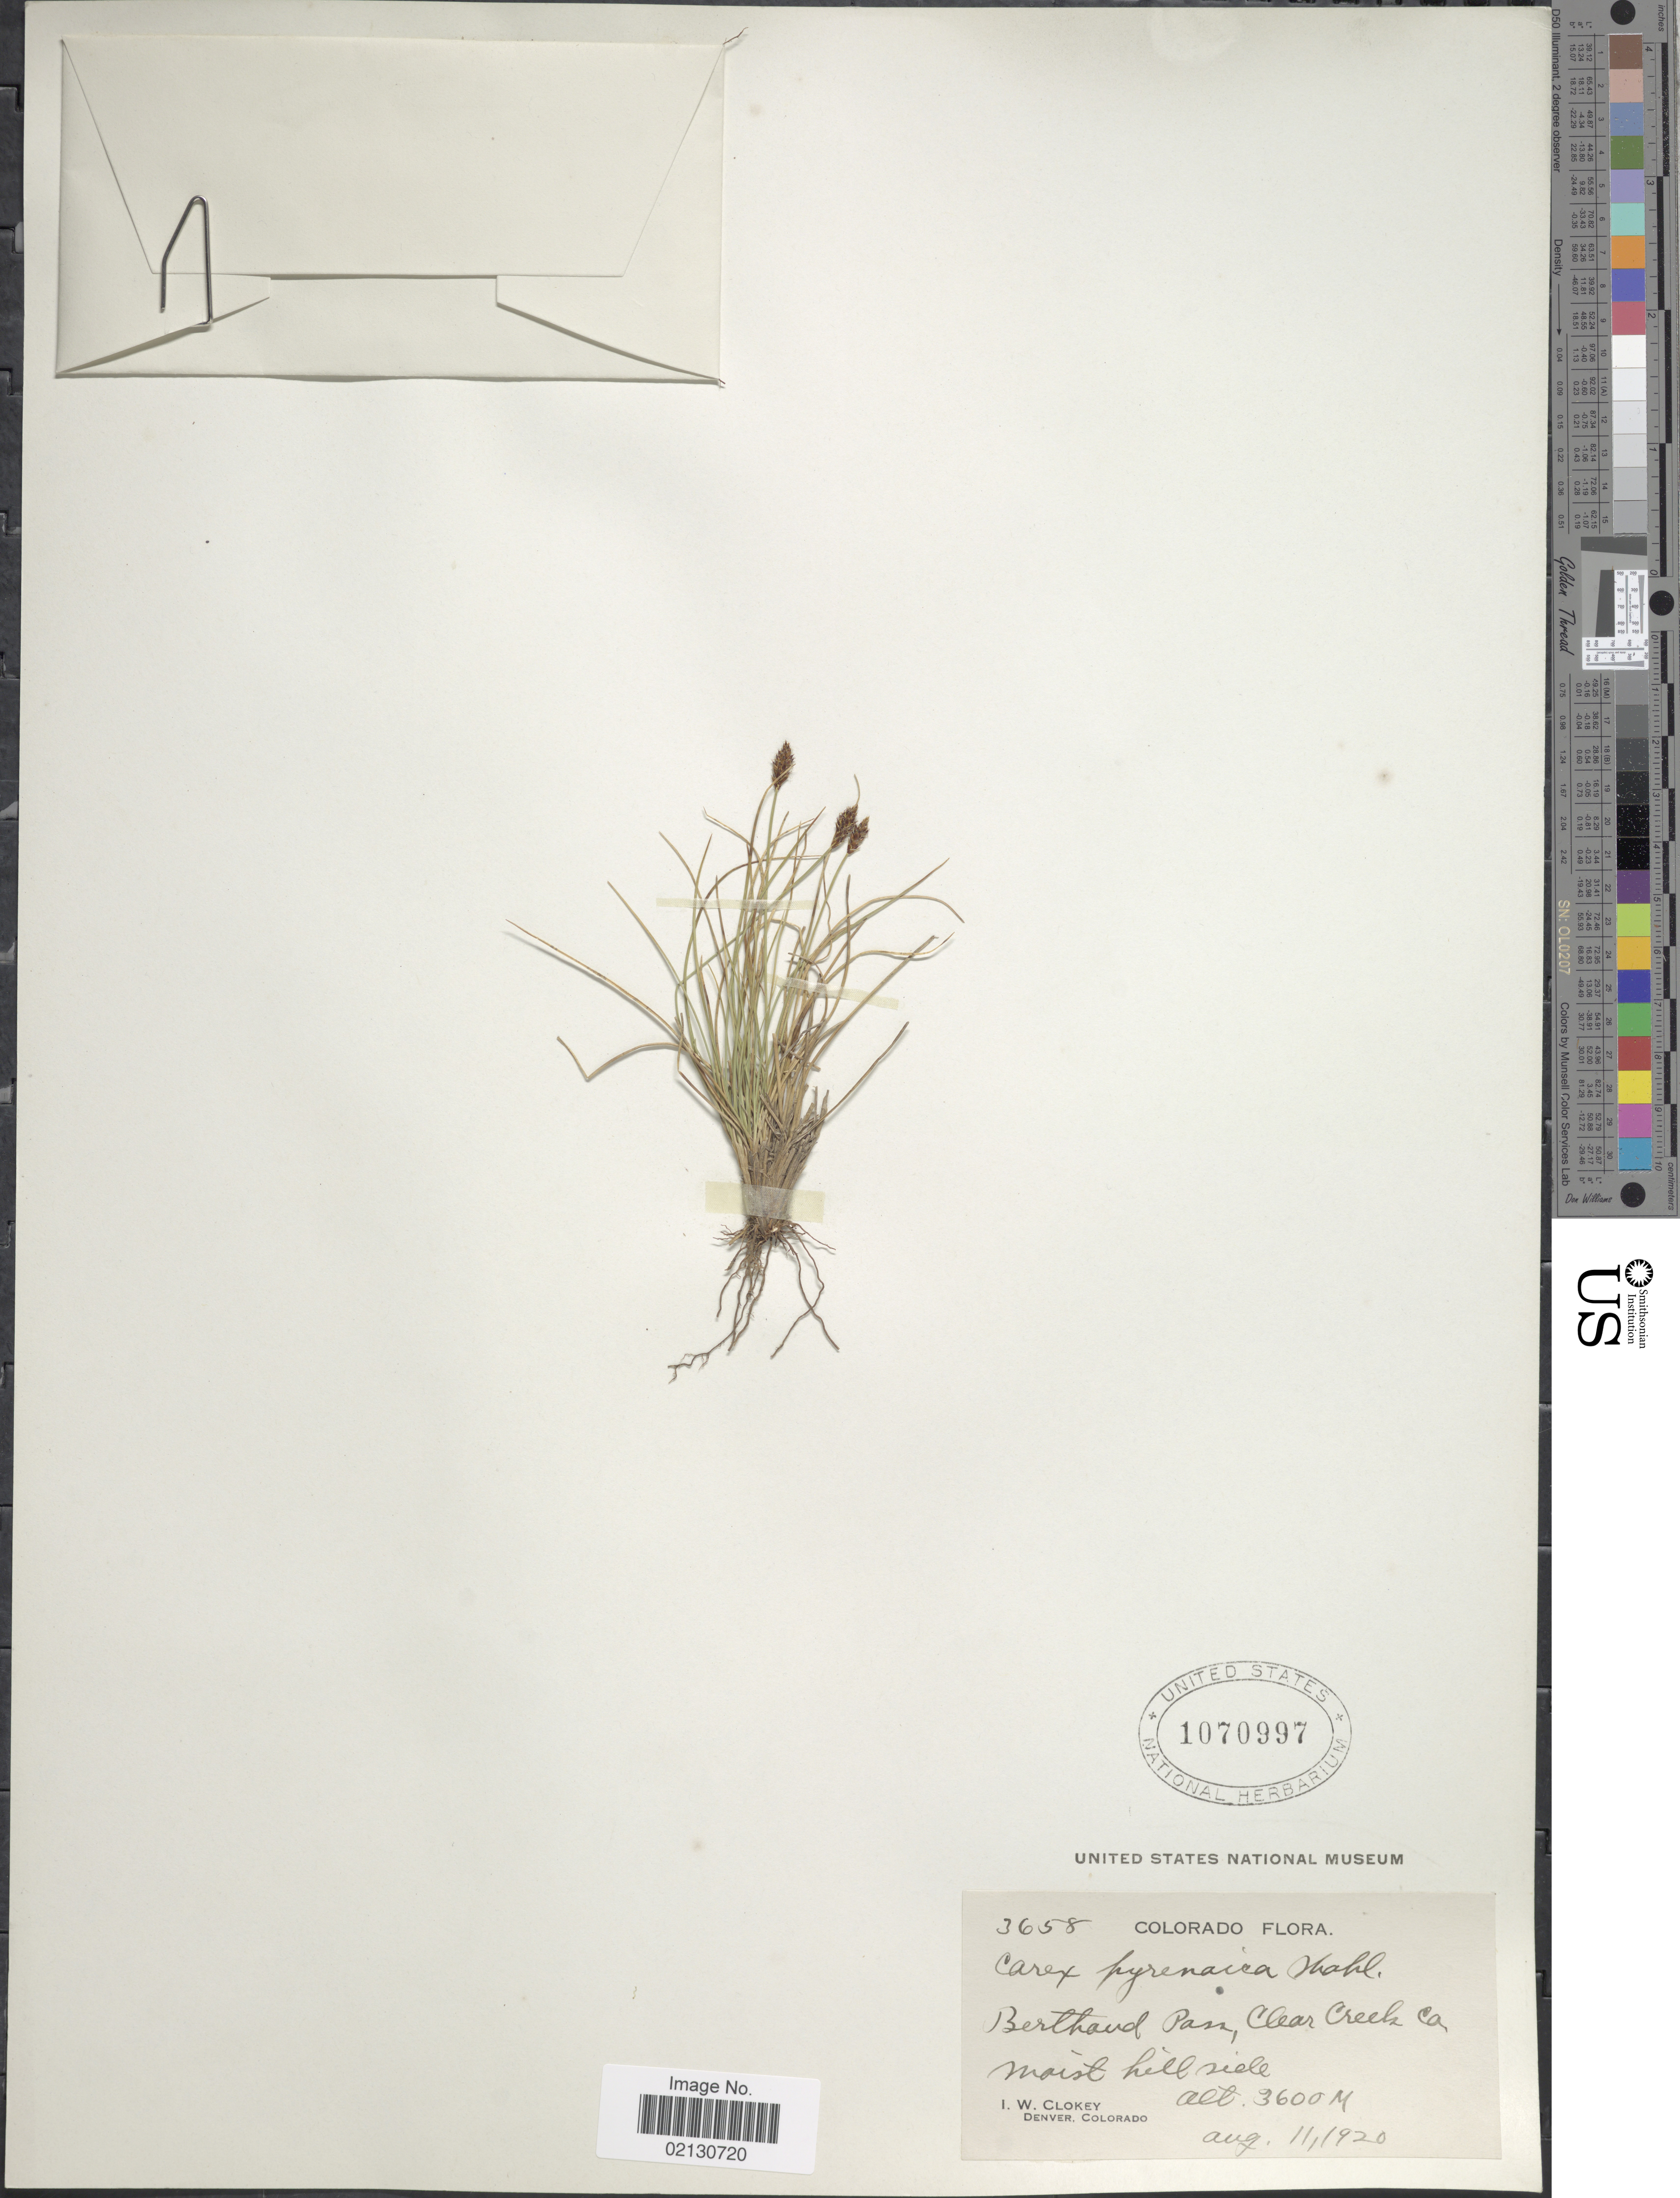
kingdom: Plantae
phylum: Tracheophyta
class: Liliopsida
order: Poales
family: Cyperaceae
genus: Carex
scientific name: Carex micropoda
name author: C.A. Mey.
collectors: I. W. Clokey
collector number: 3658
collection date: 1920-08-11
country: United States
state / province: Colorado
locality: Berthaud Pass, Clear Creek Co.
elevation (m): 3600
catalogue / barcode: US 1070997